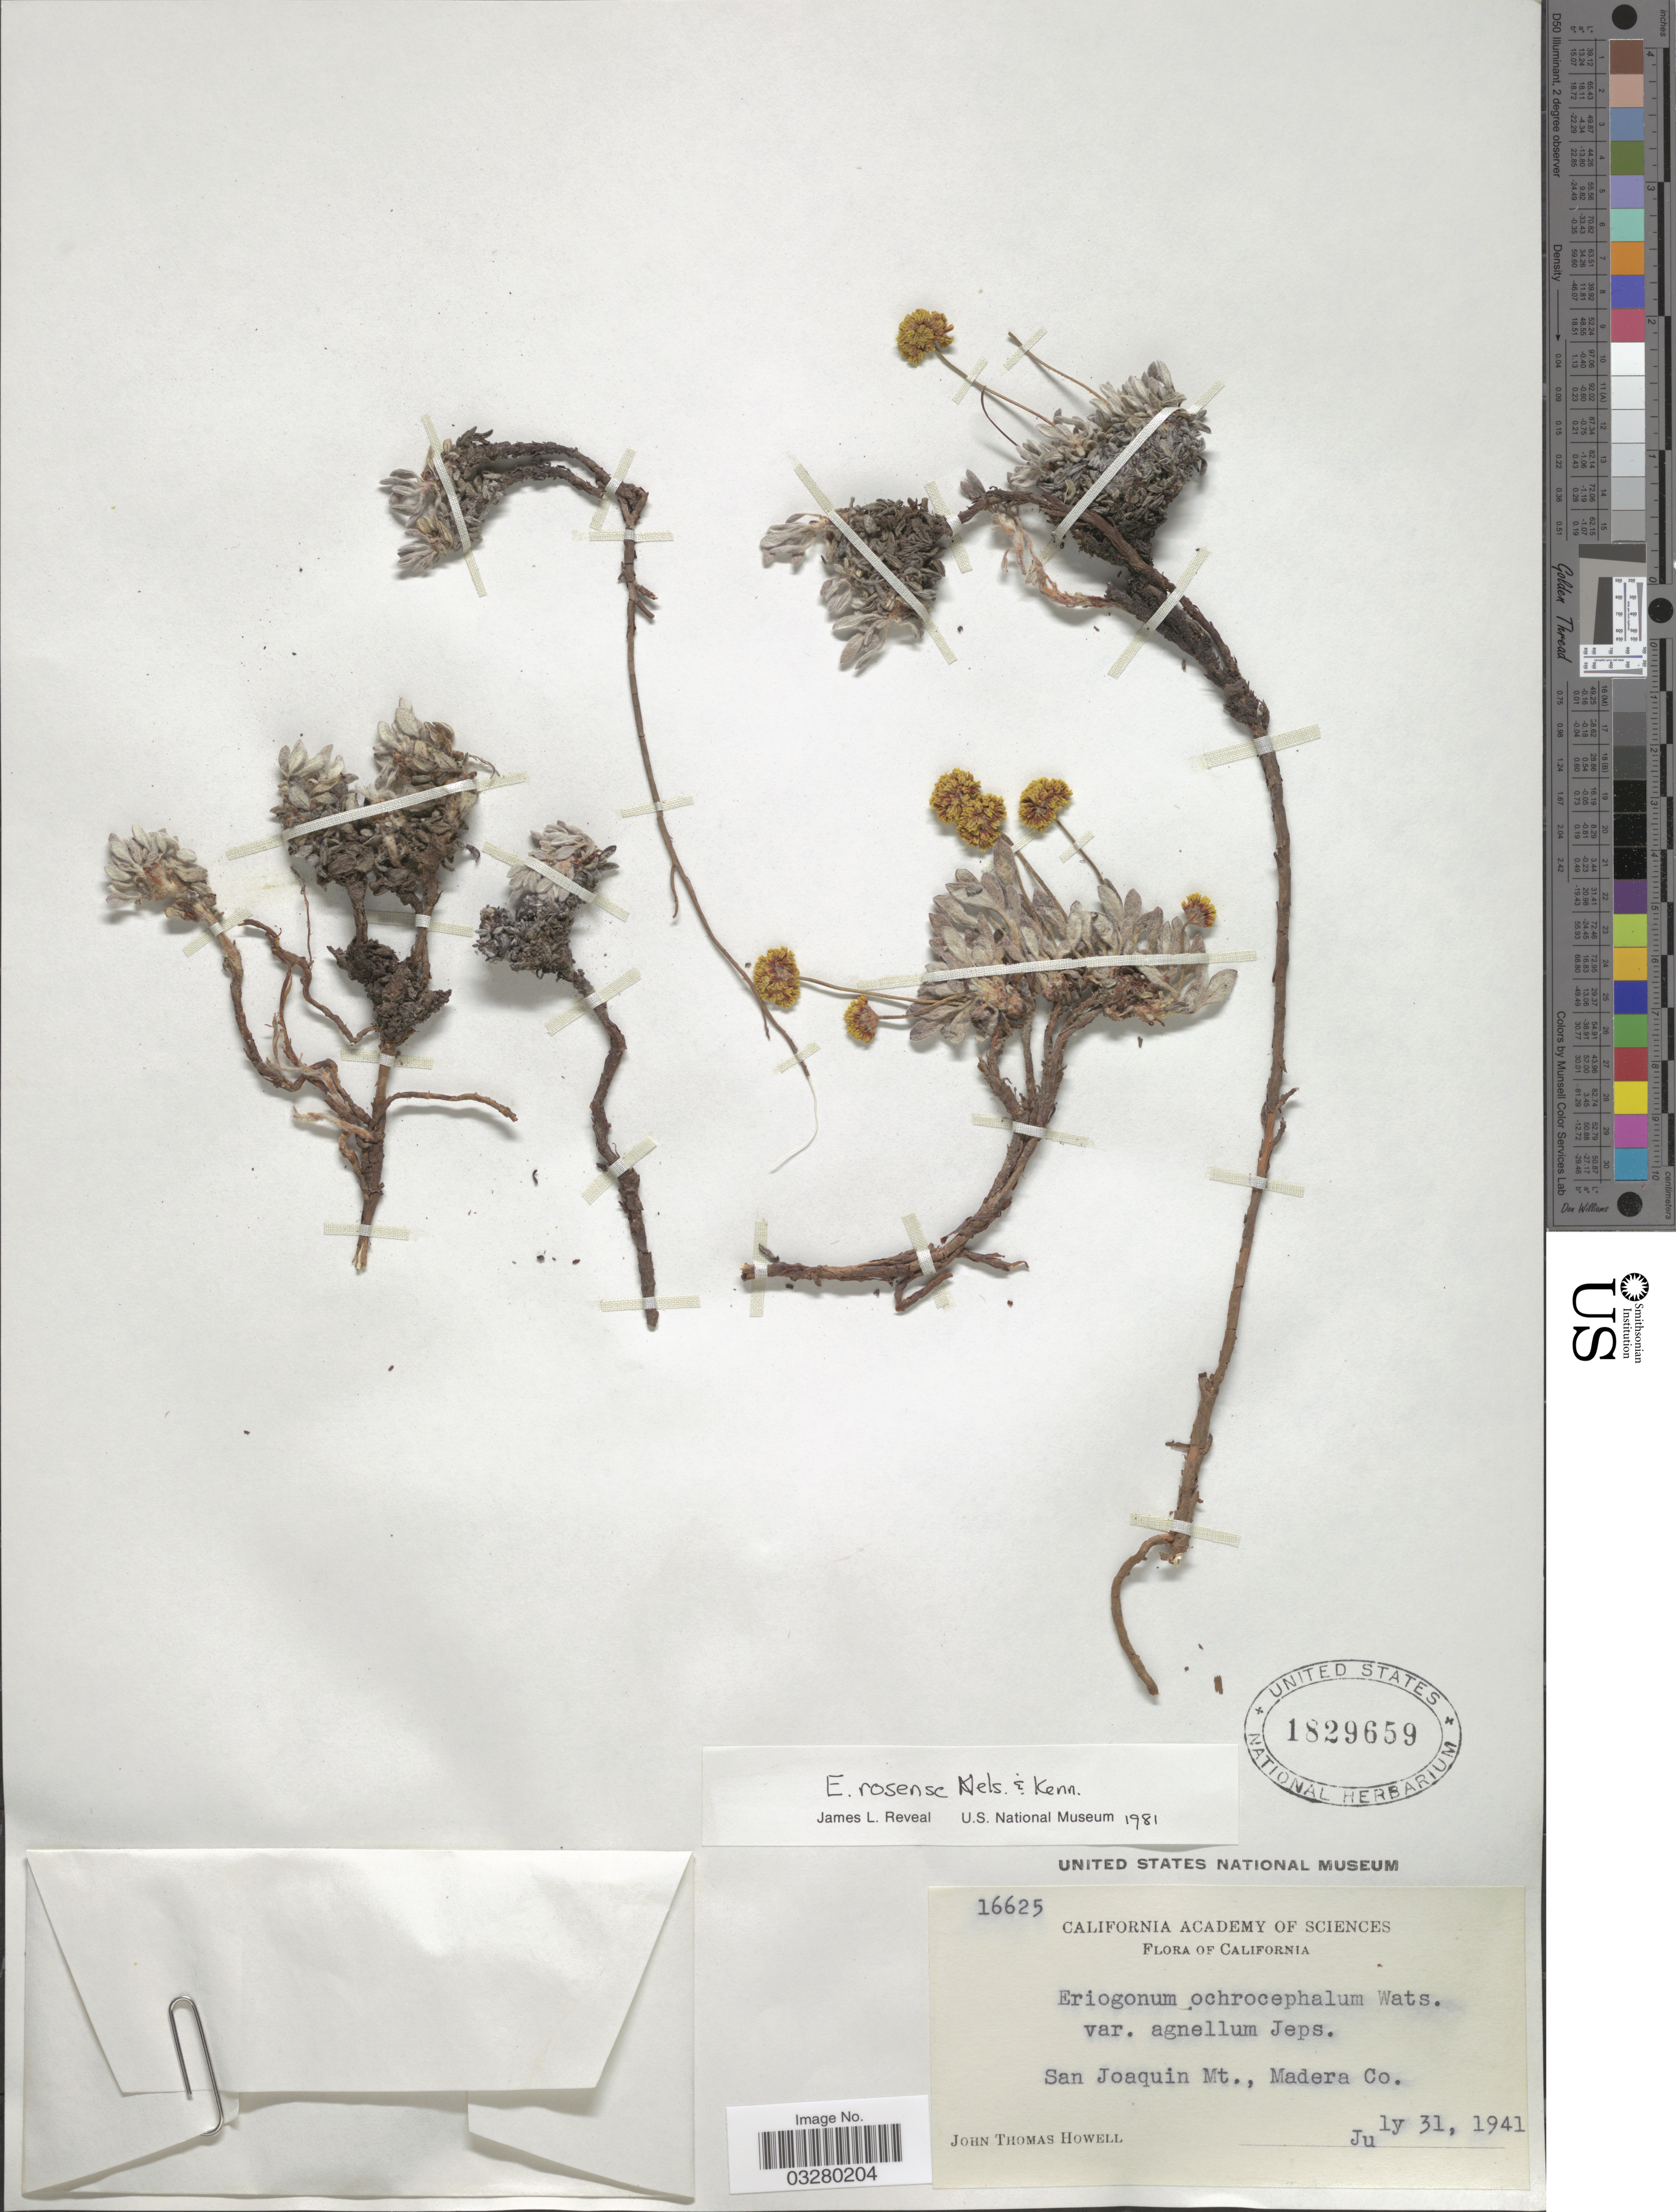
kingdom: Plantae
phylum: Tracheophyta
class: Magnoliopsida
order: Caryophyllales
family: Polygonaceae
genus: Eriogonum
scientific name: Eriogonum rosense var. subracemosum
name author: A. Nelson & P.B. Kenn.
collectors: J. T. Howell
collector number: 16625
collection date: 1941-07-31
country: United States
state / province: California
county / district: San Joaquin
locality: San Joaquin Mt., Madera Co.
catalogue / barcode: US 1829659